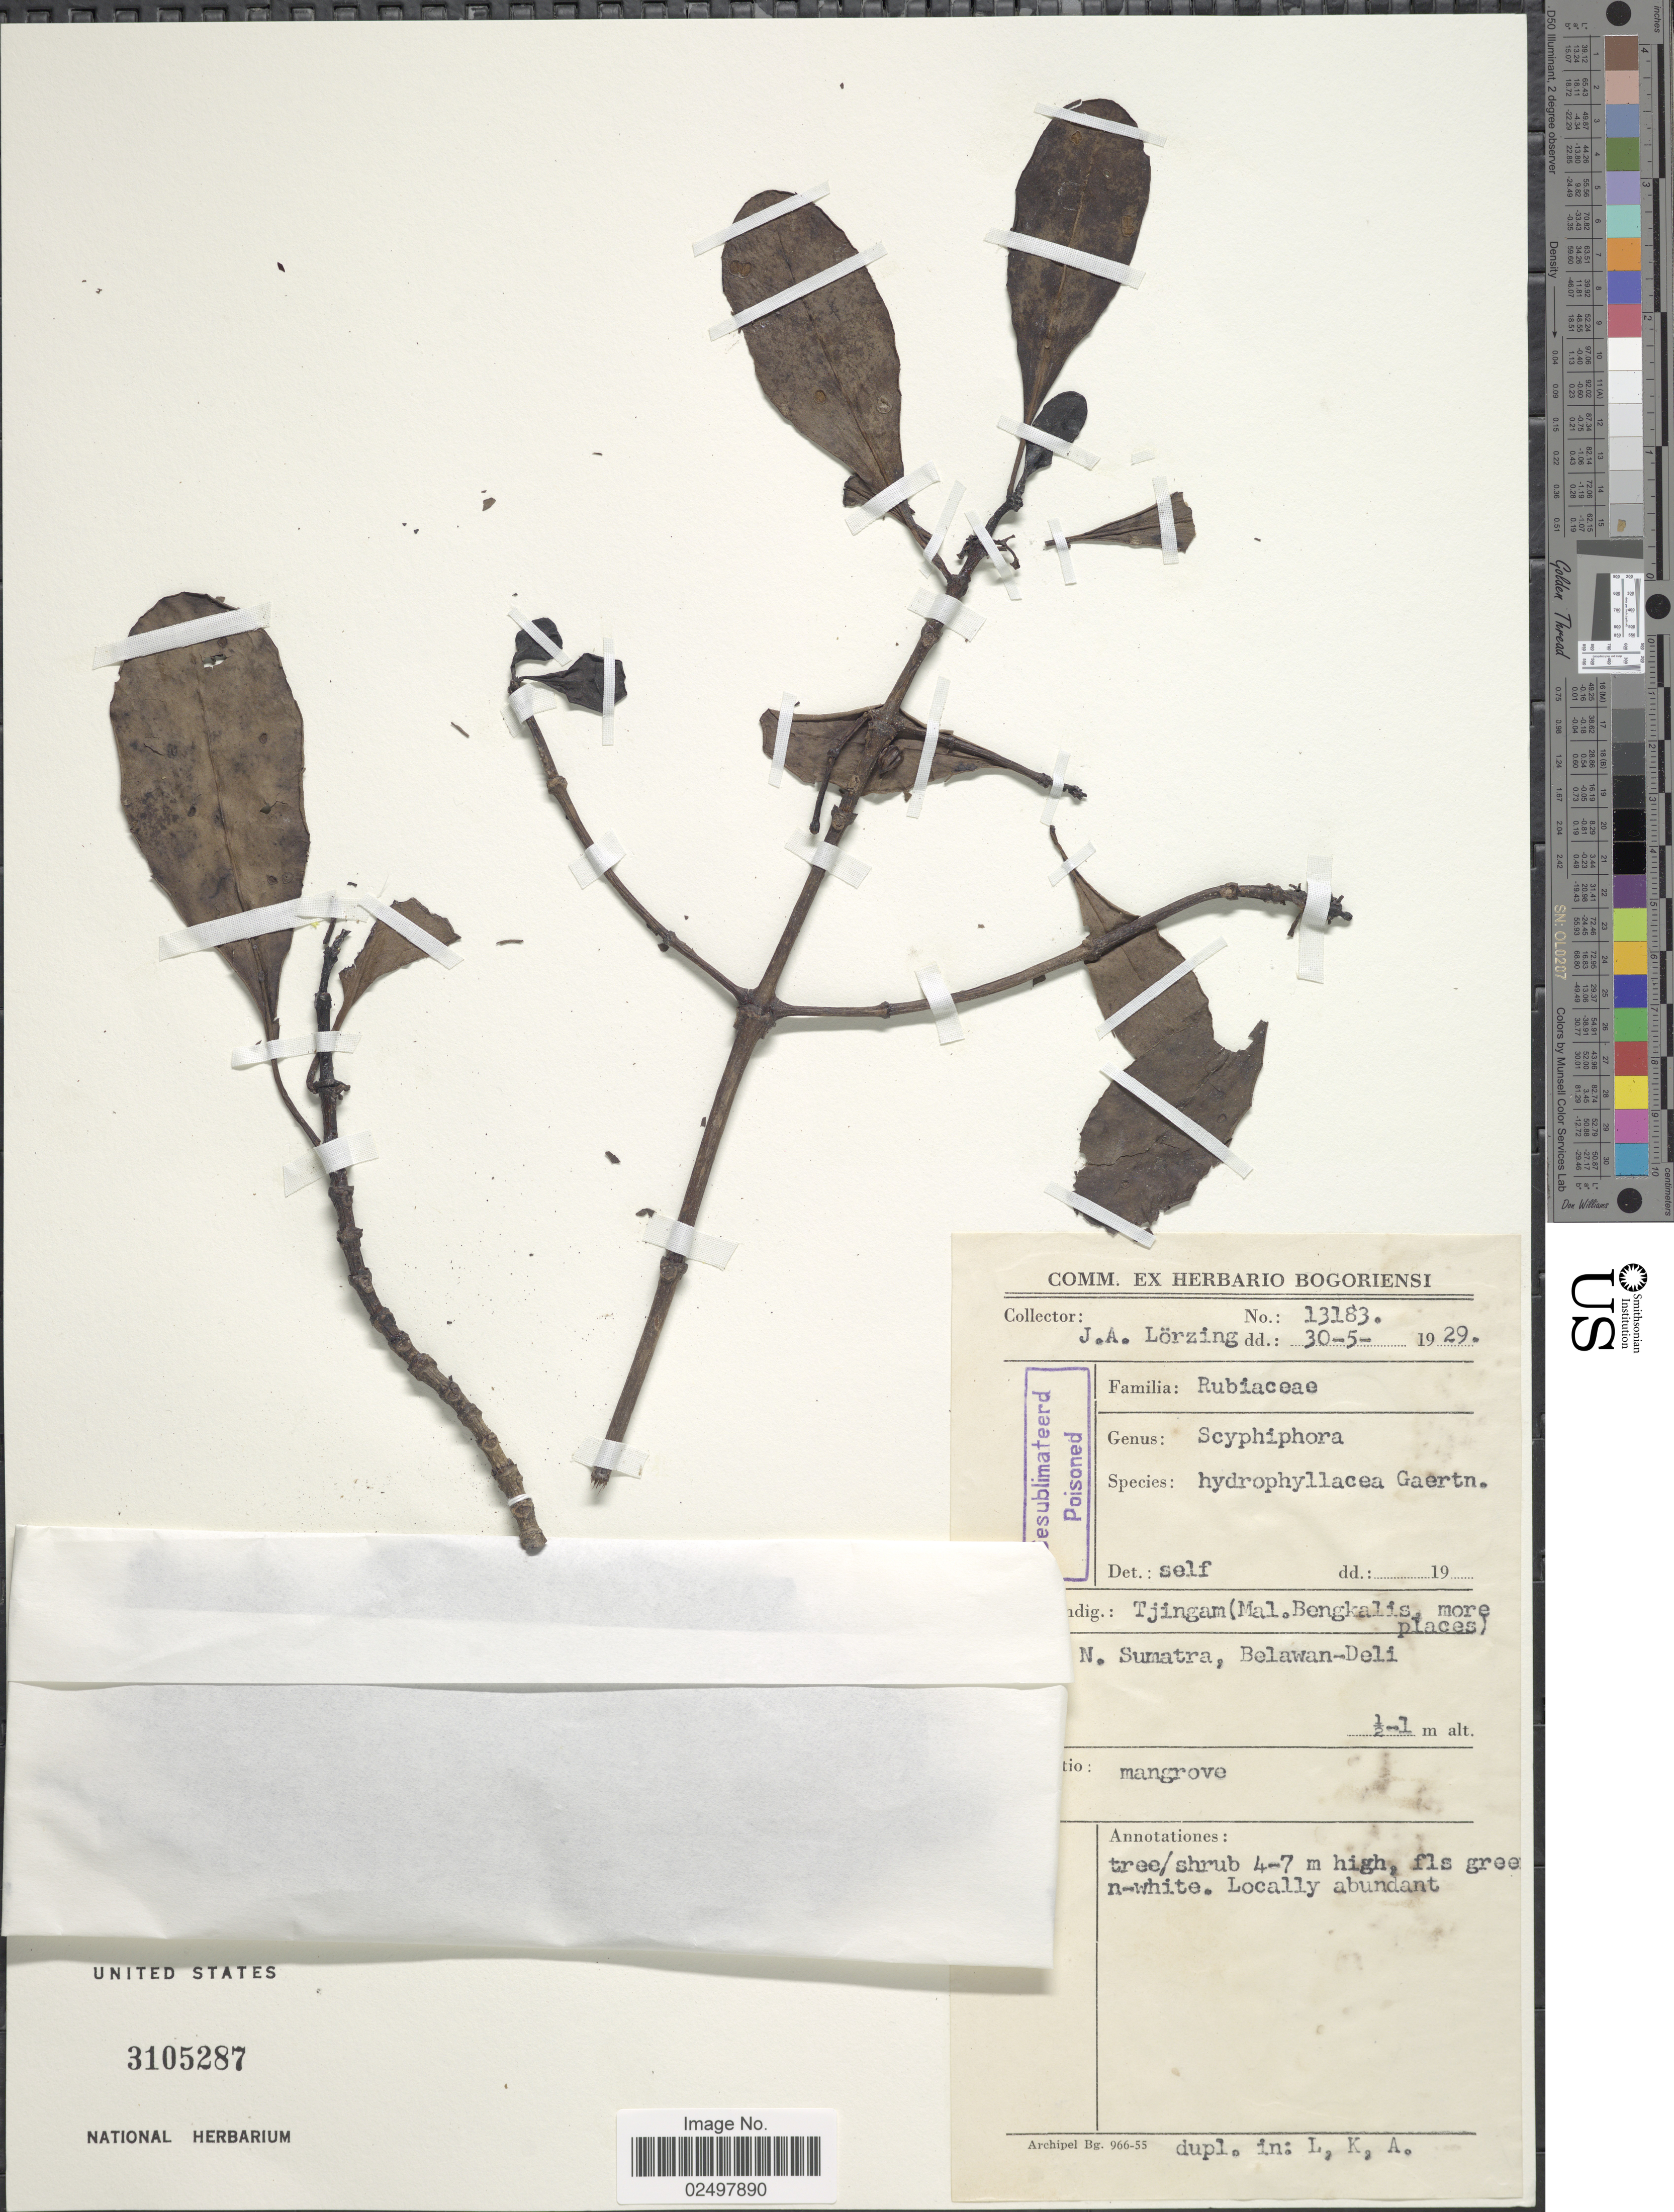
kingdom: Plantae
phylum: Tracheophyta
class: Magnoliopsida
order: Gentianales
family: Rubiaceae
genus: Scyphiphora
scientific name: Scyphiphora hydrophyllacea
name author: Gaertn.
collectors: J. Lorzing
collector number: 13183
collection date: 1929-05-30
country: Indonesia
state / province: Sumatra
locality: N. Sumatra, Belawan-Deli, mangrove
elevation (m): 0.5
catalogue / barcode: US 3105287